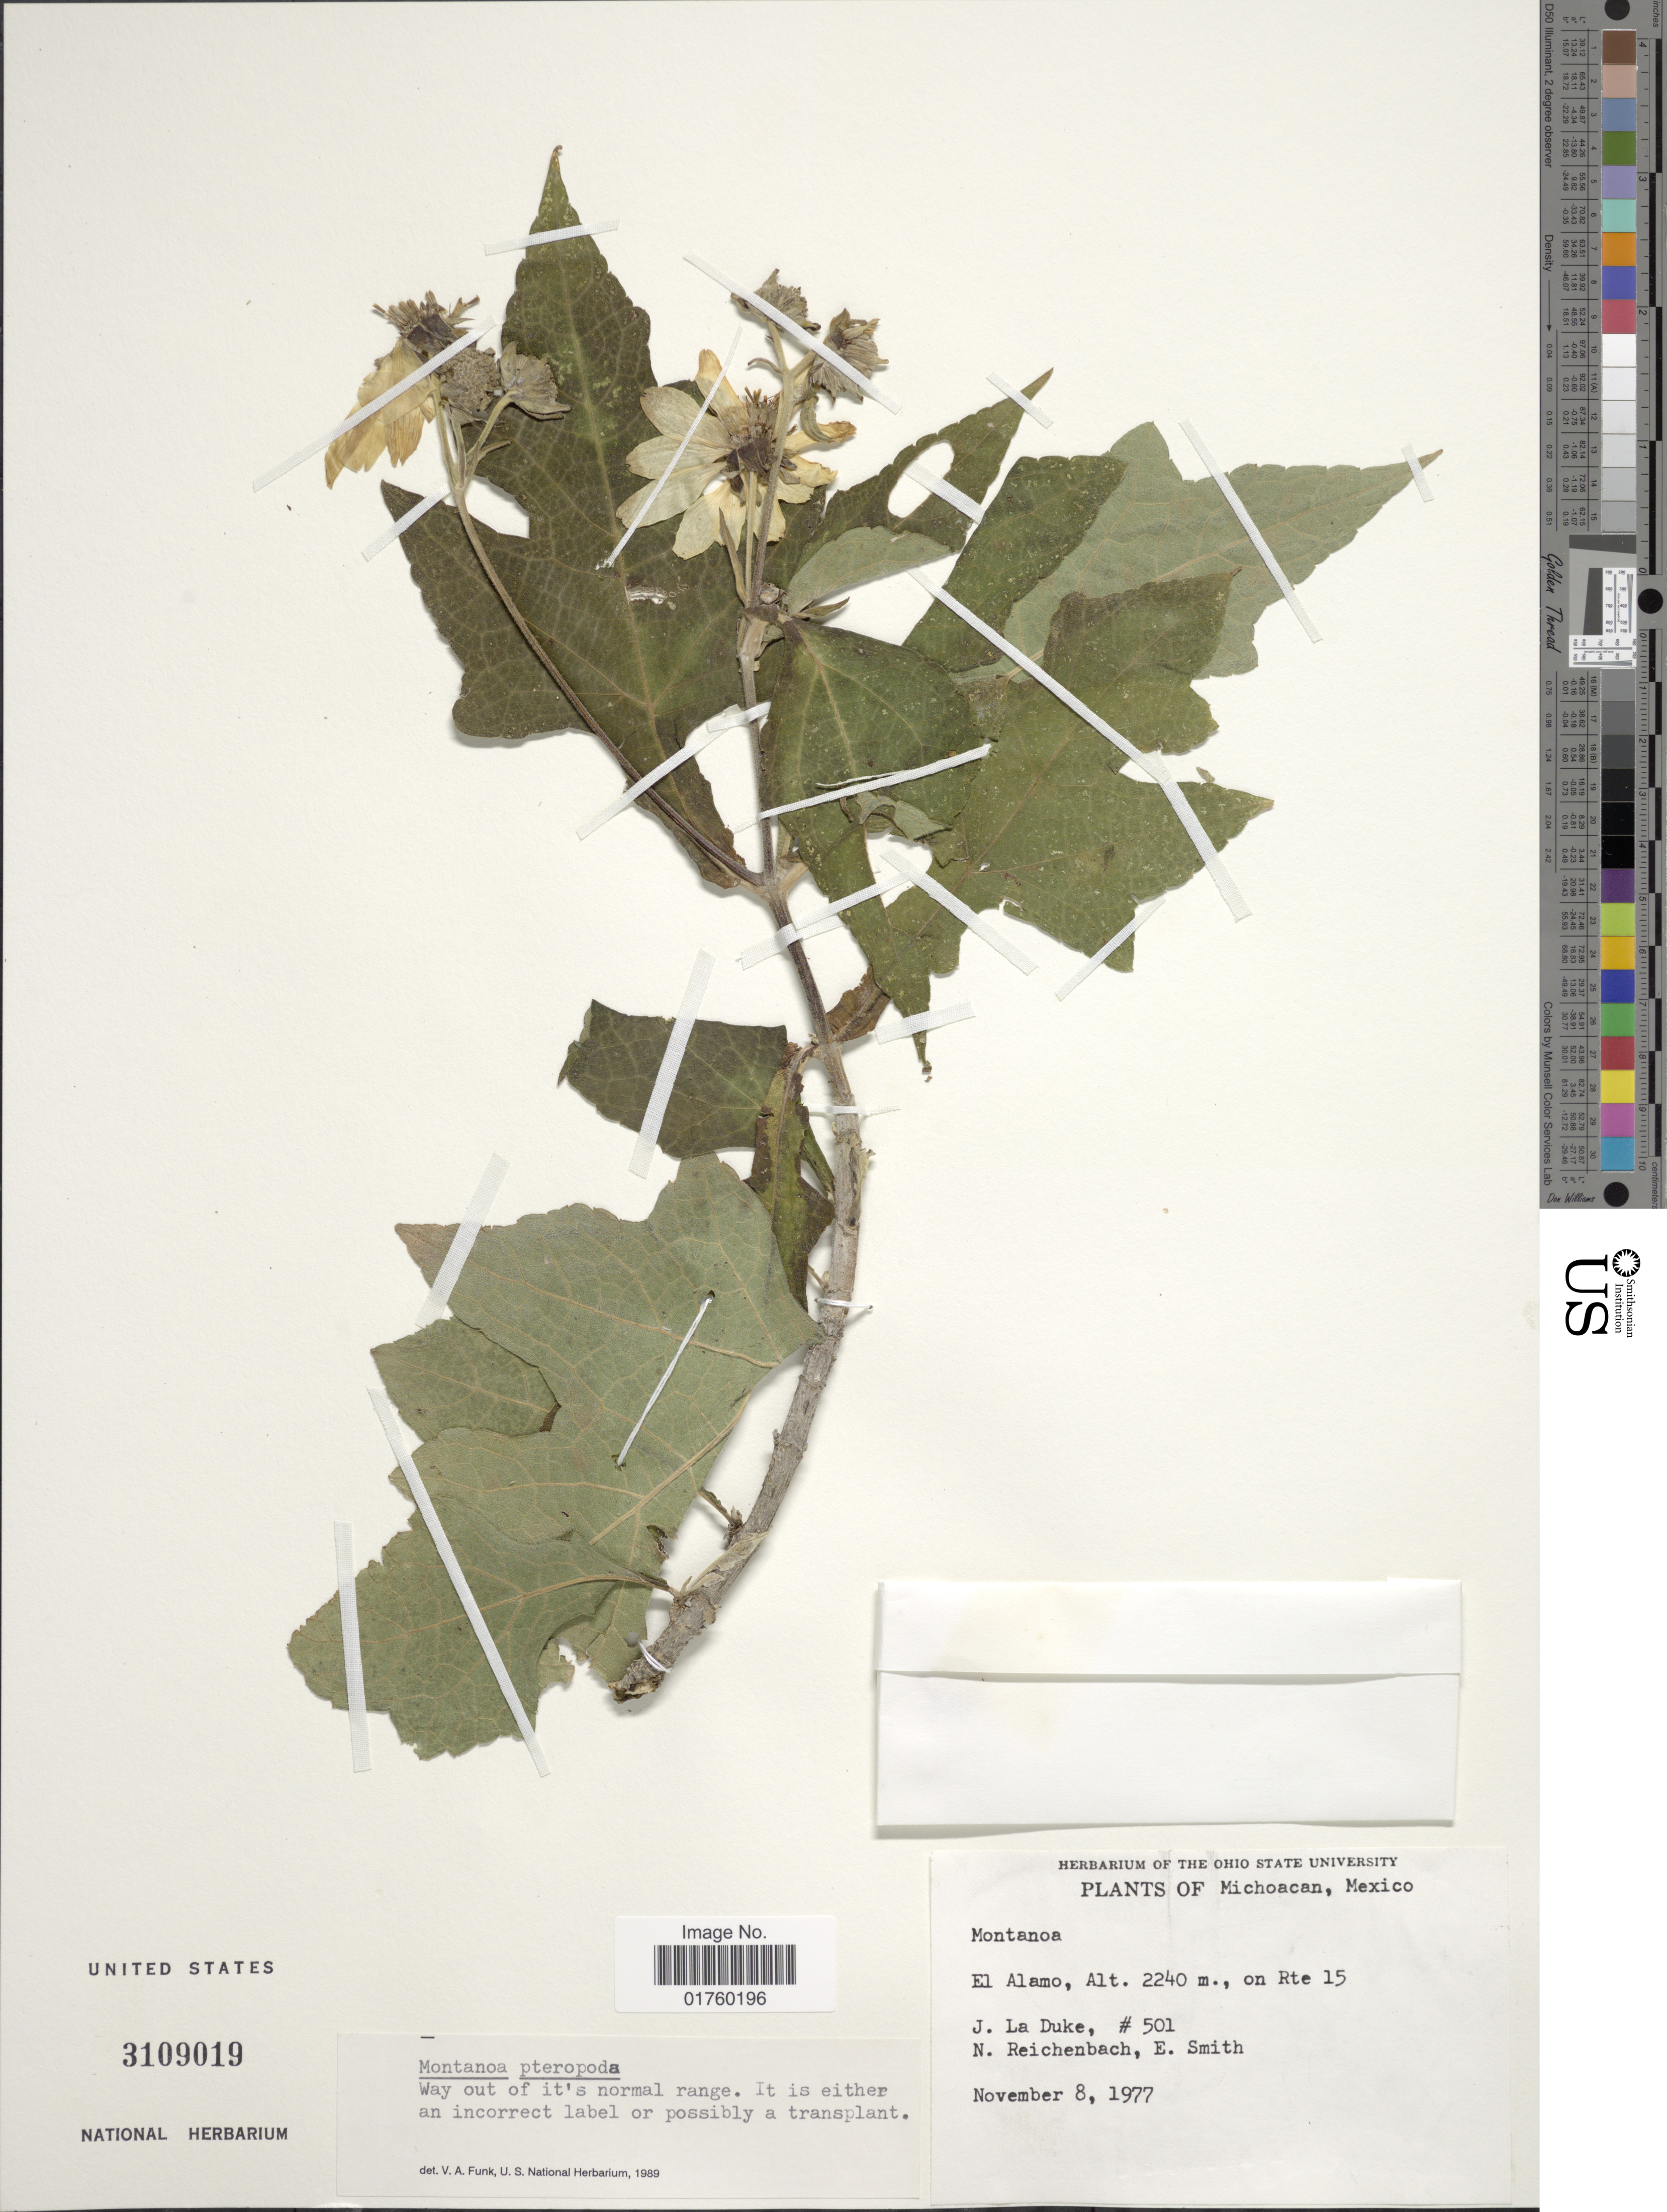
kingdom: Plantae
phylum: Tracheophyta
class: Magnoliopsida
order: Asterales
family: Asteraceae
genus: Montanoa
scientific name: Montanoa pteropoda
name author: S.F. Blake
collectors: J. La Duke & N. Reichenbach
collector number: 501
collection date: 1977-11-08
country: Mexico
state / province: Michoacán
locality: El Alamo, on Rte 15.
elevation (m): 2240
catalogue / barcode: US 3109019